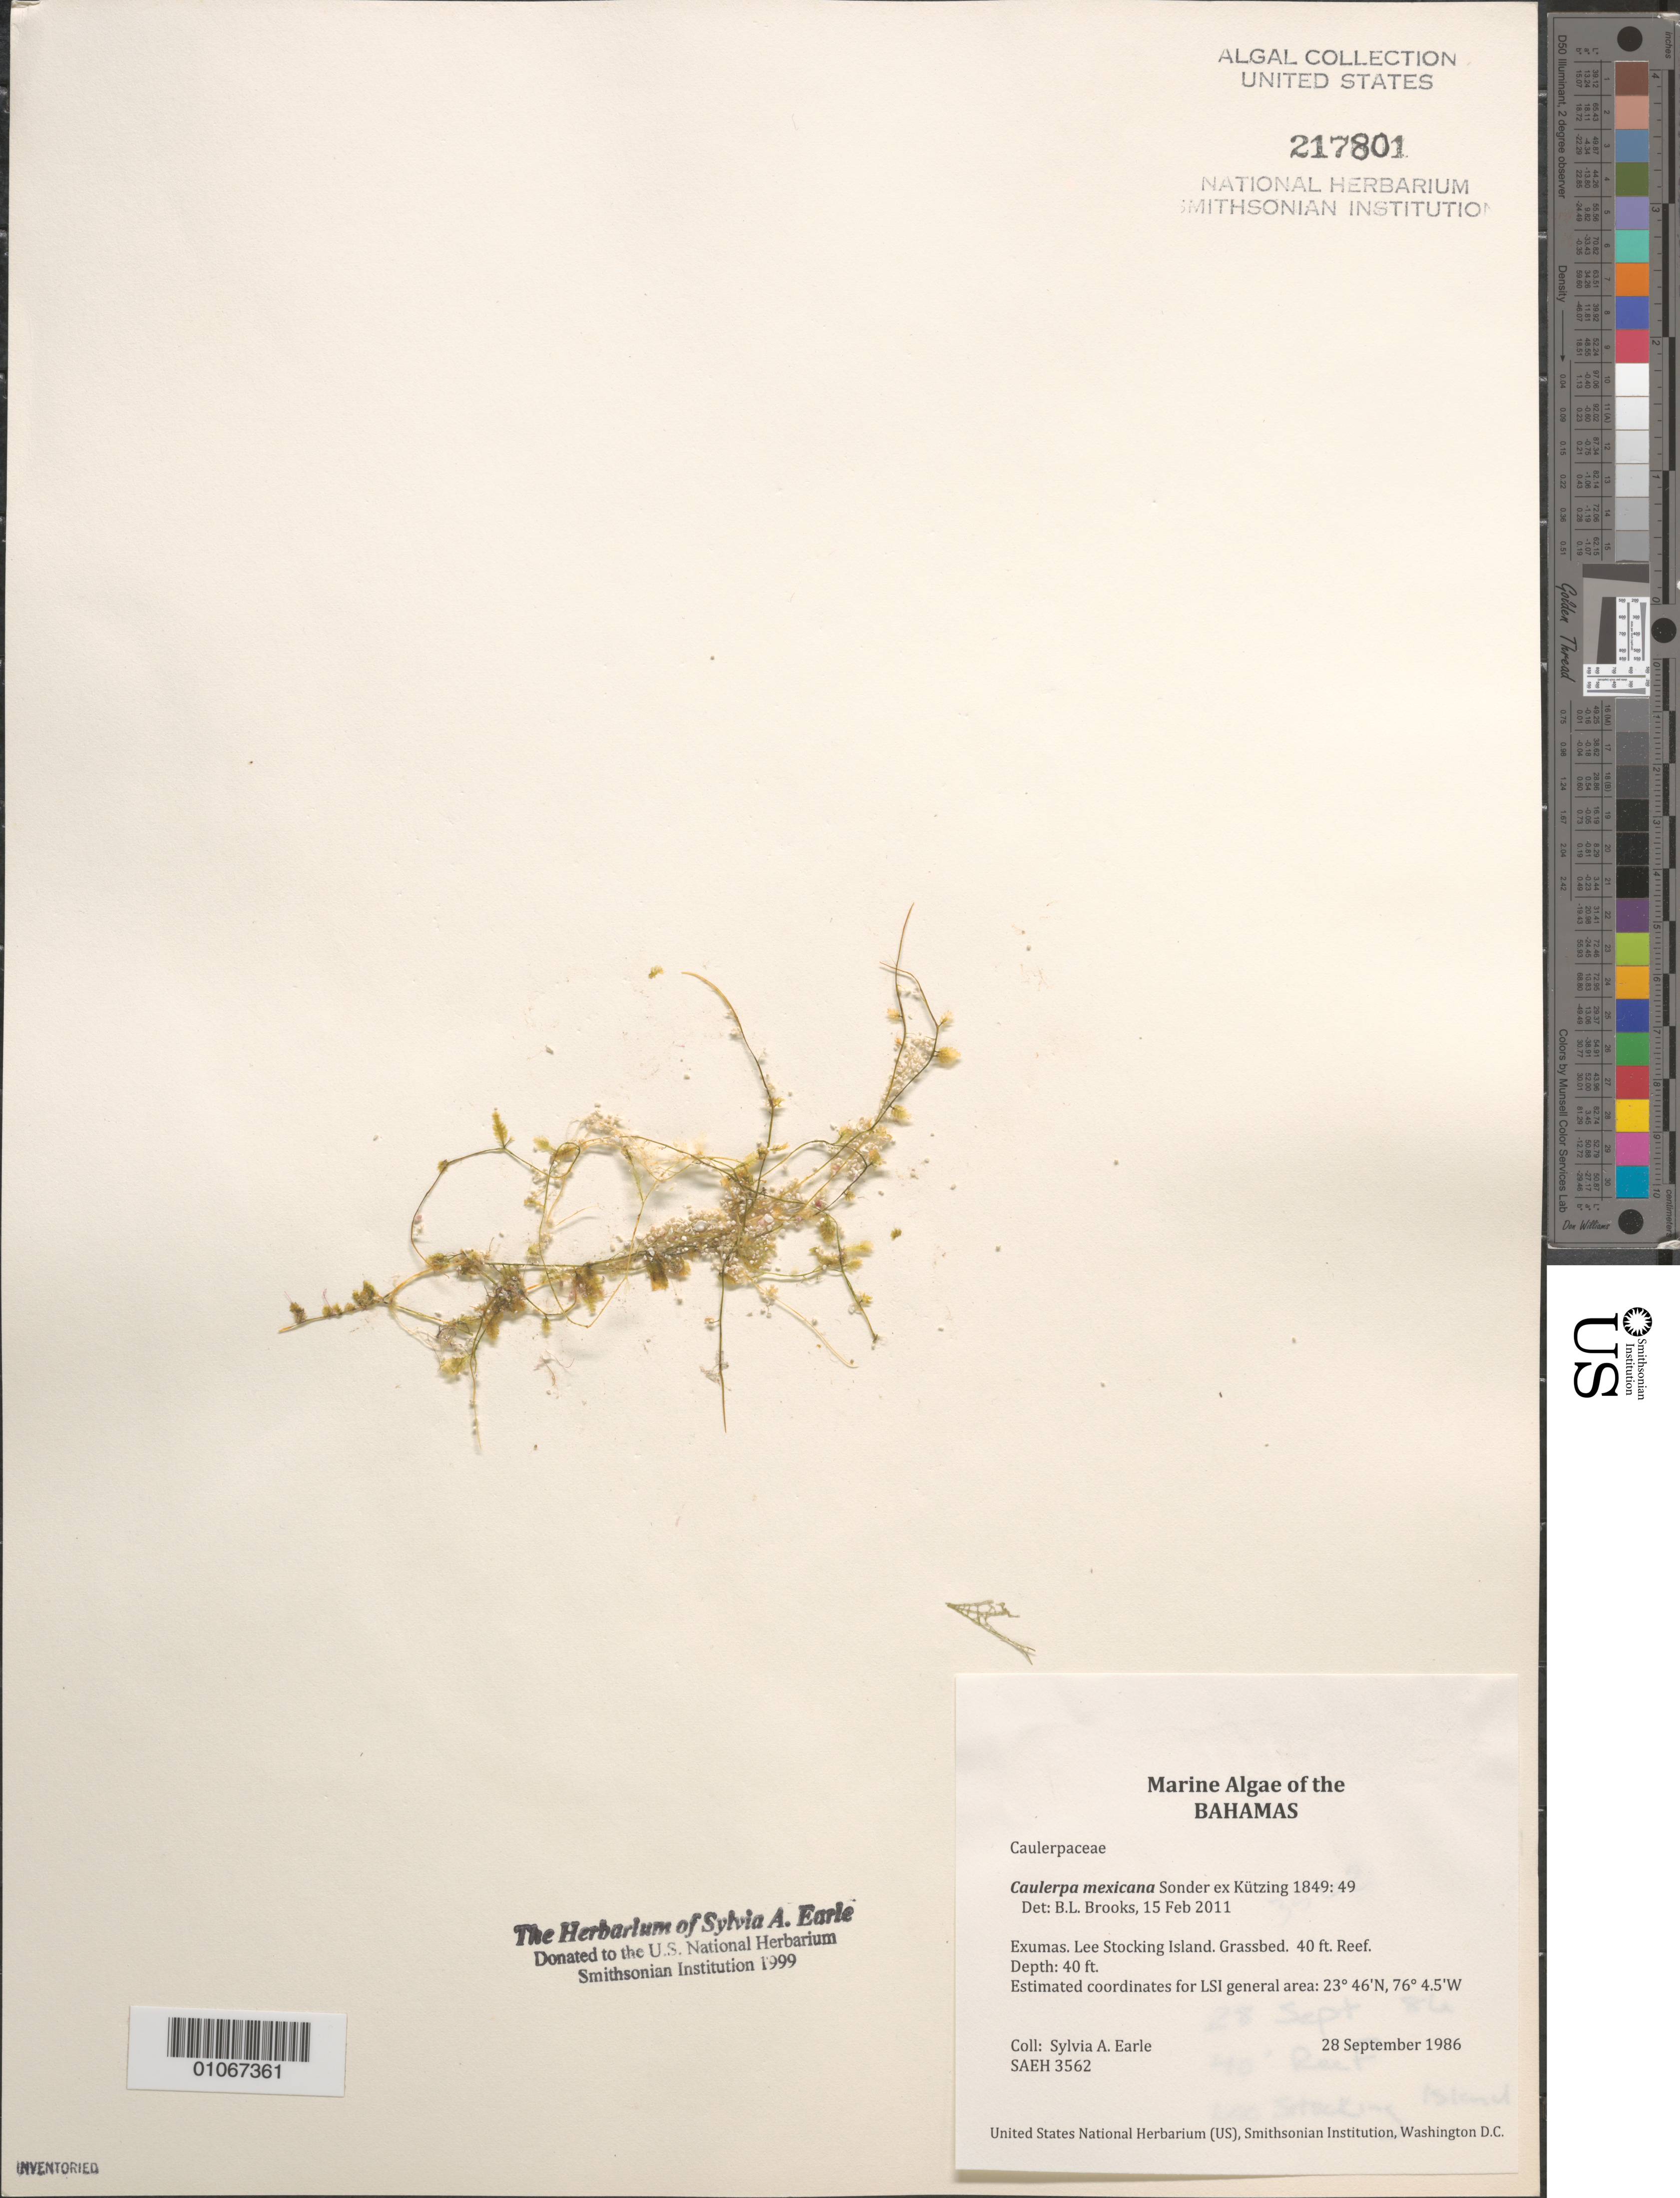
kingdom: Plantae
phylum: Chlorophyta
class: Ulvophyceae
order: Bryopsidales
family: Caulerpaceae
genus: Caulerpa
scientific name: Caulerpa mexicana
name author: Sond. ex Kütz.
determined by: Brooks, B. L., (BOT), Smithsonian Institution - National Museum of Natural History (UNITED STATES)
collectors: S. A. Earle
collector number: SAEH 3562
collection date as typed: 28 Sep 1986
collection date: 1986-09-28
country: Bahamas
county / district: Exuma District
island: Lee Stocking Island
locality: Grassbed, 40 ft. reef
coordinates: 23 46'N, 76 4.5'W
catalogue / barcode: US 217801